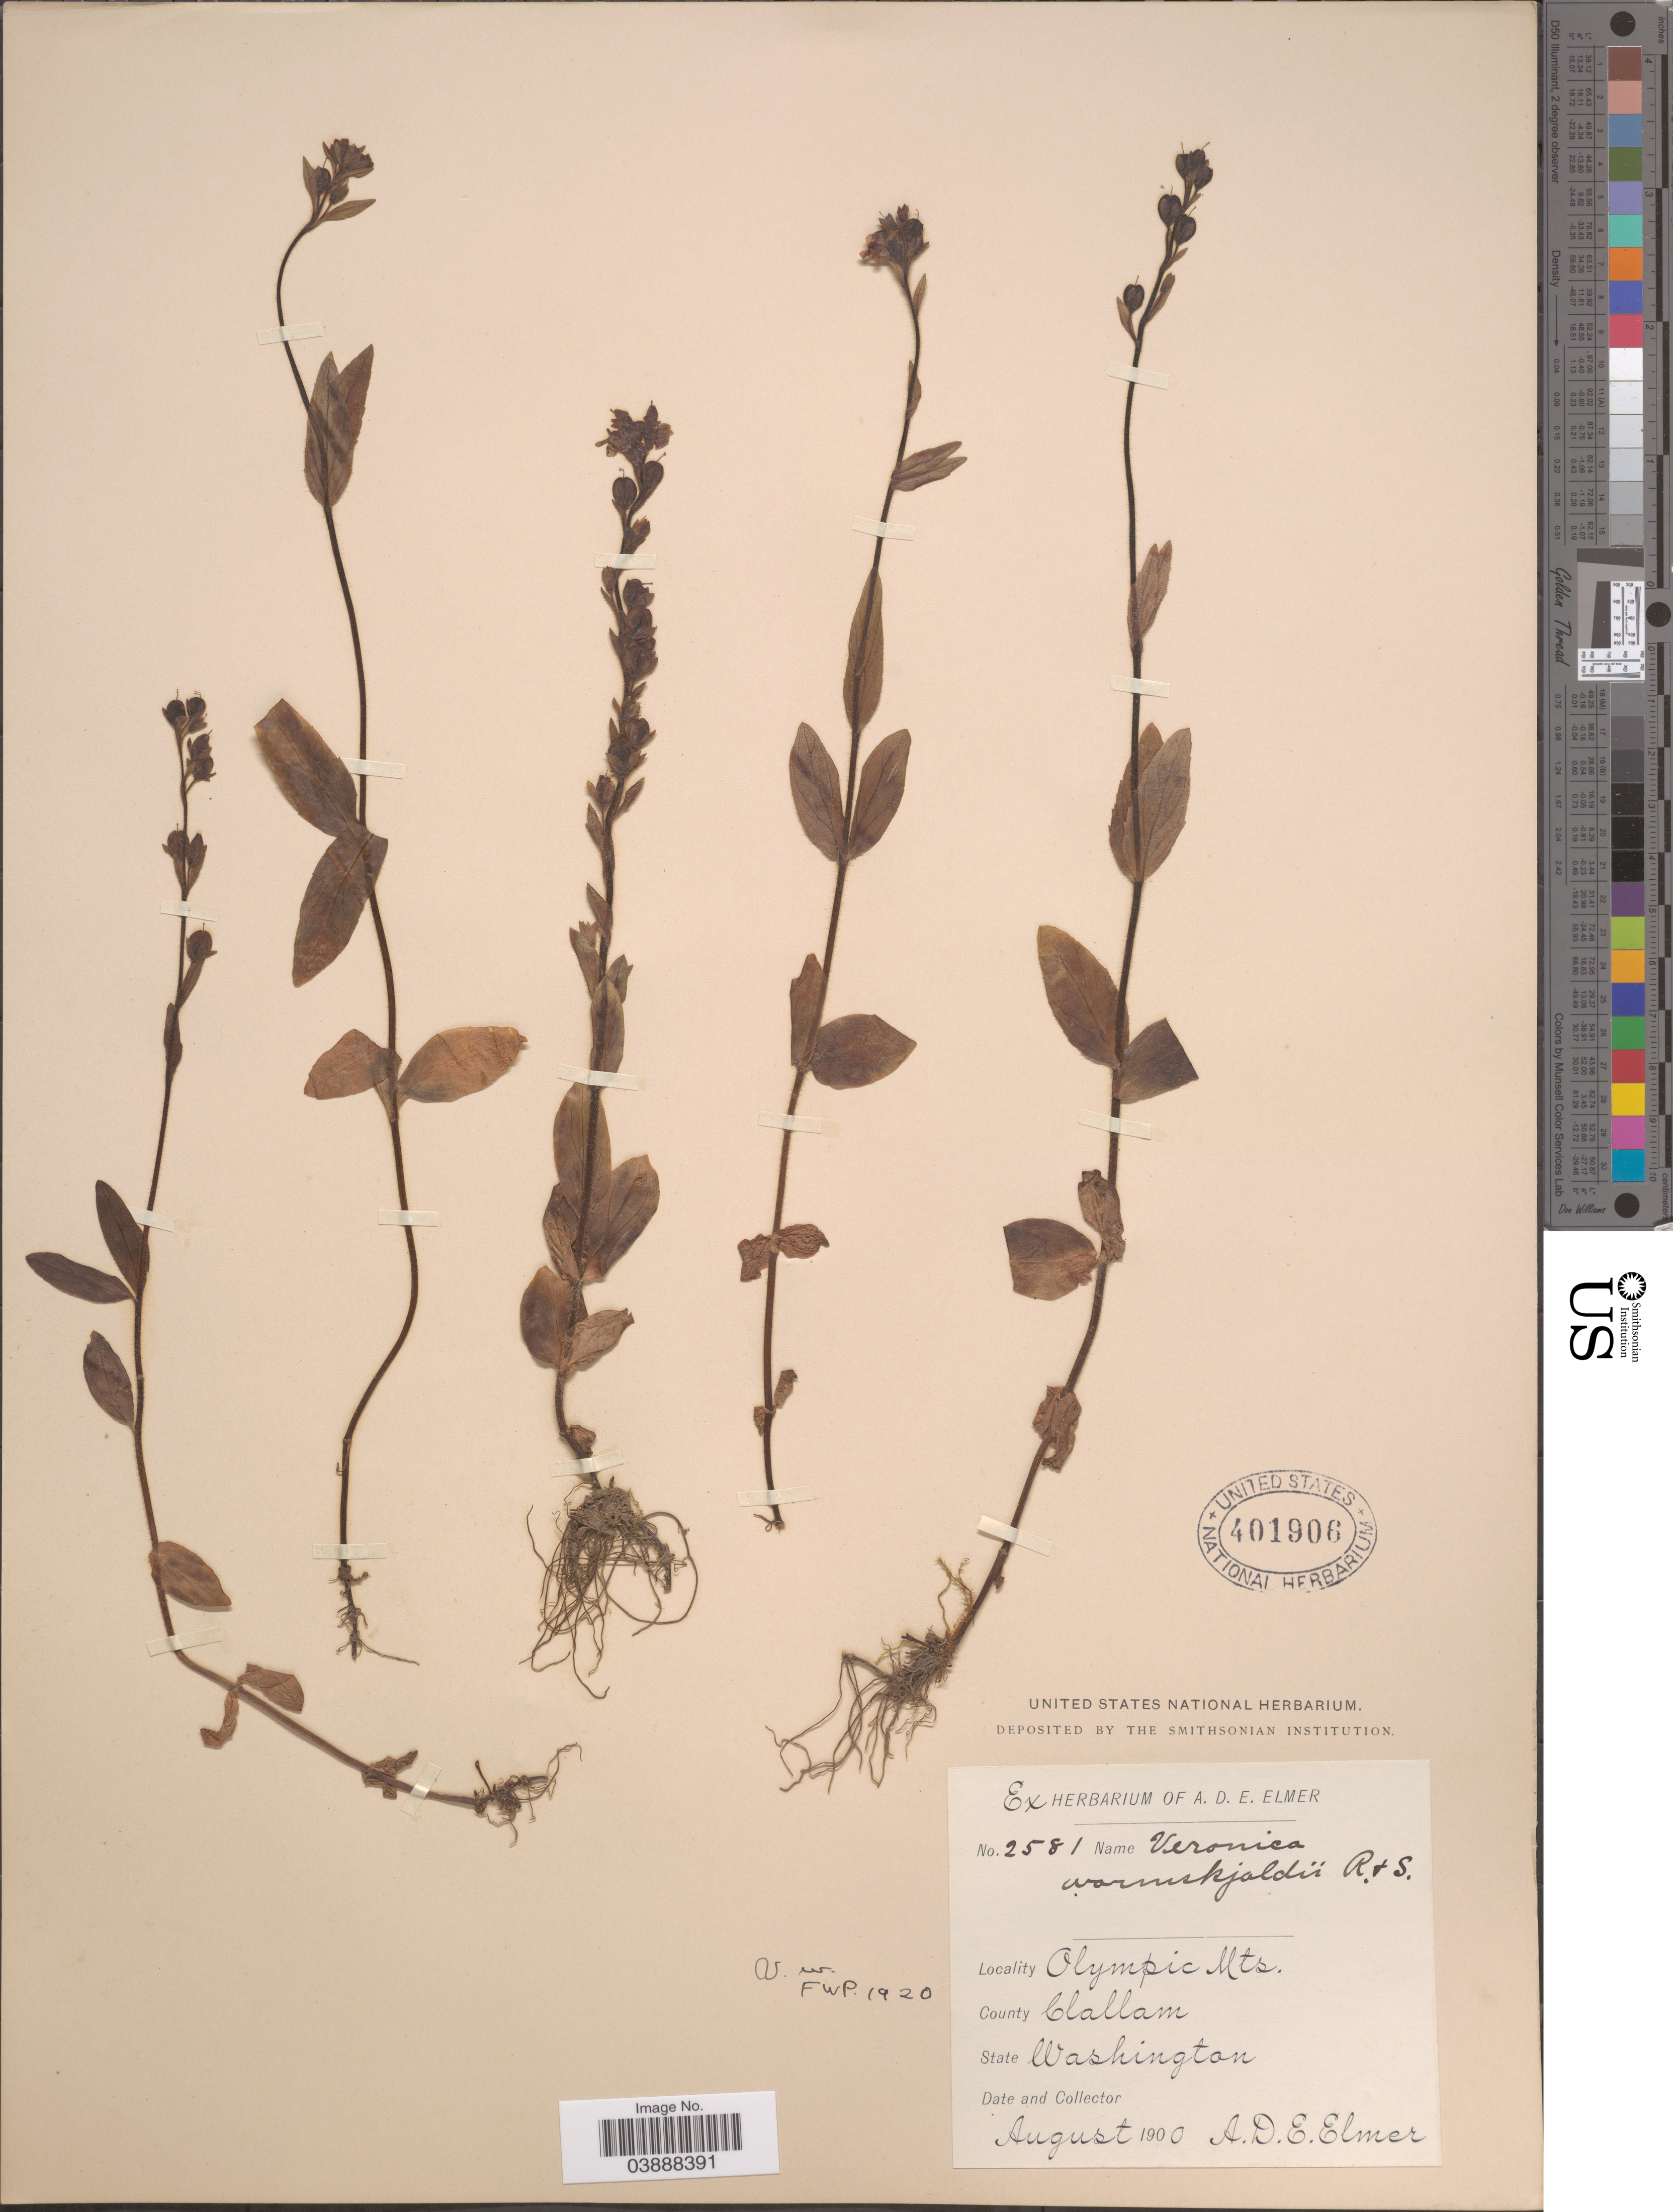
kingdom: Plantae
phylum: Tracheophyta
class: Magnoliopsida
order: Lamiales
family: Plantaginaceae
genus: Veronica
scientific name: Veronica wormskjoldii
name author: Roem. & Schult.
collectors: A. D. E. Elmer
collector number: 2581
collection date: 1900-08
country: United States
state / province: Washington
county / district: Clallam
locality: Olympic Mts. County Clallam.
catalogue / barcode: US 401906